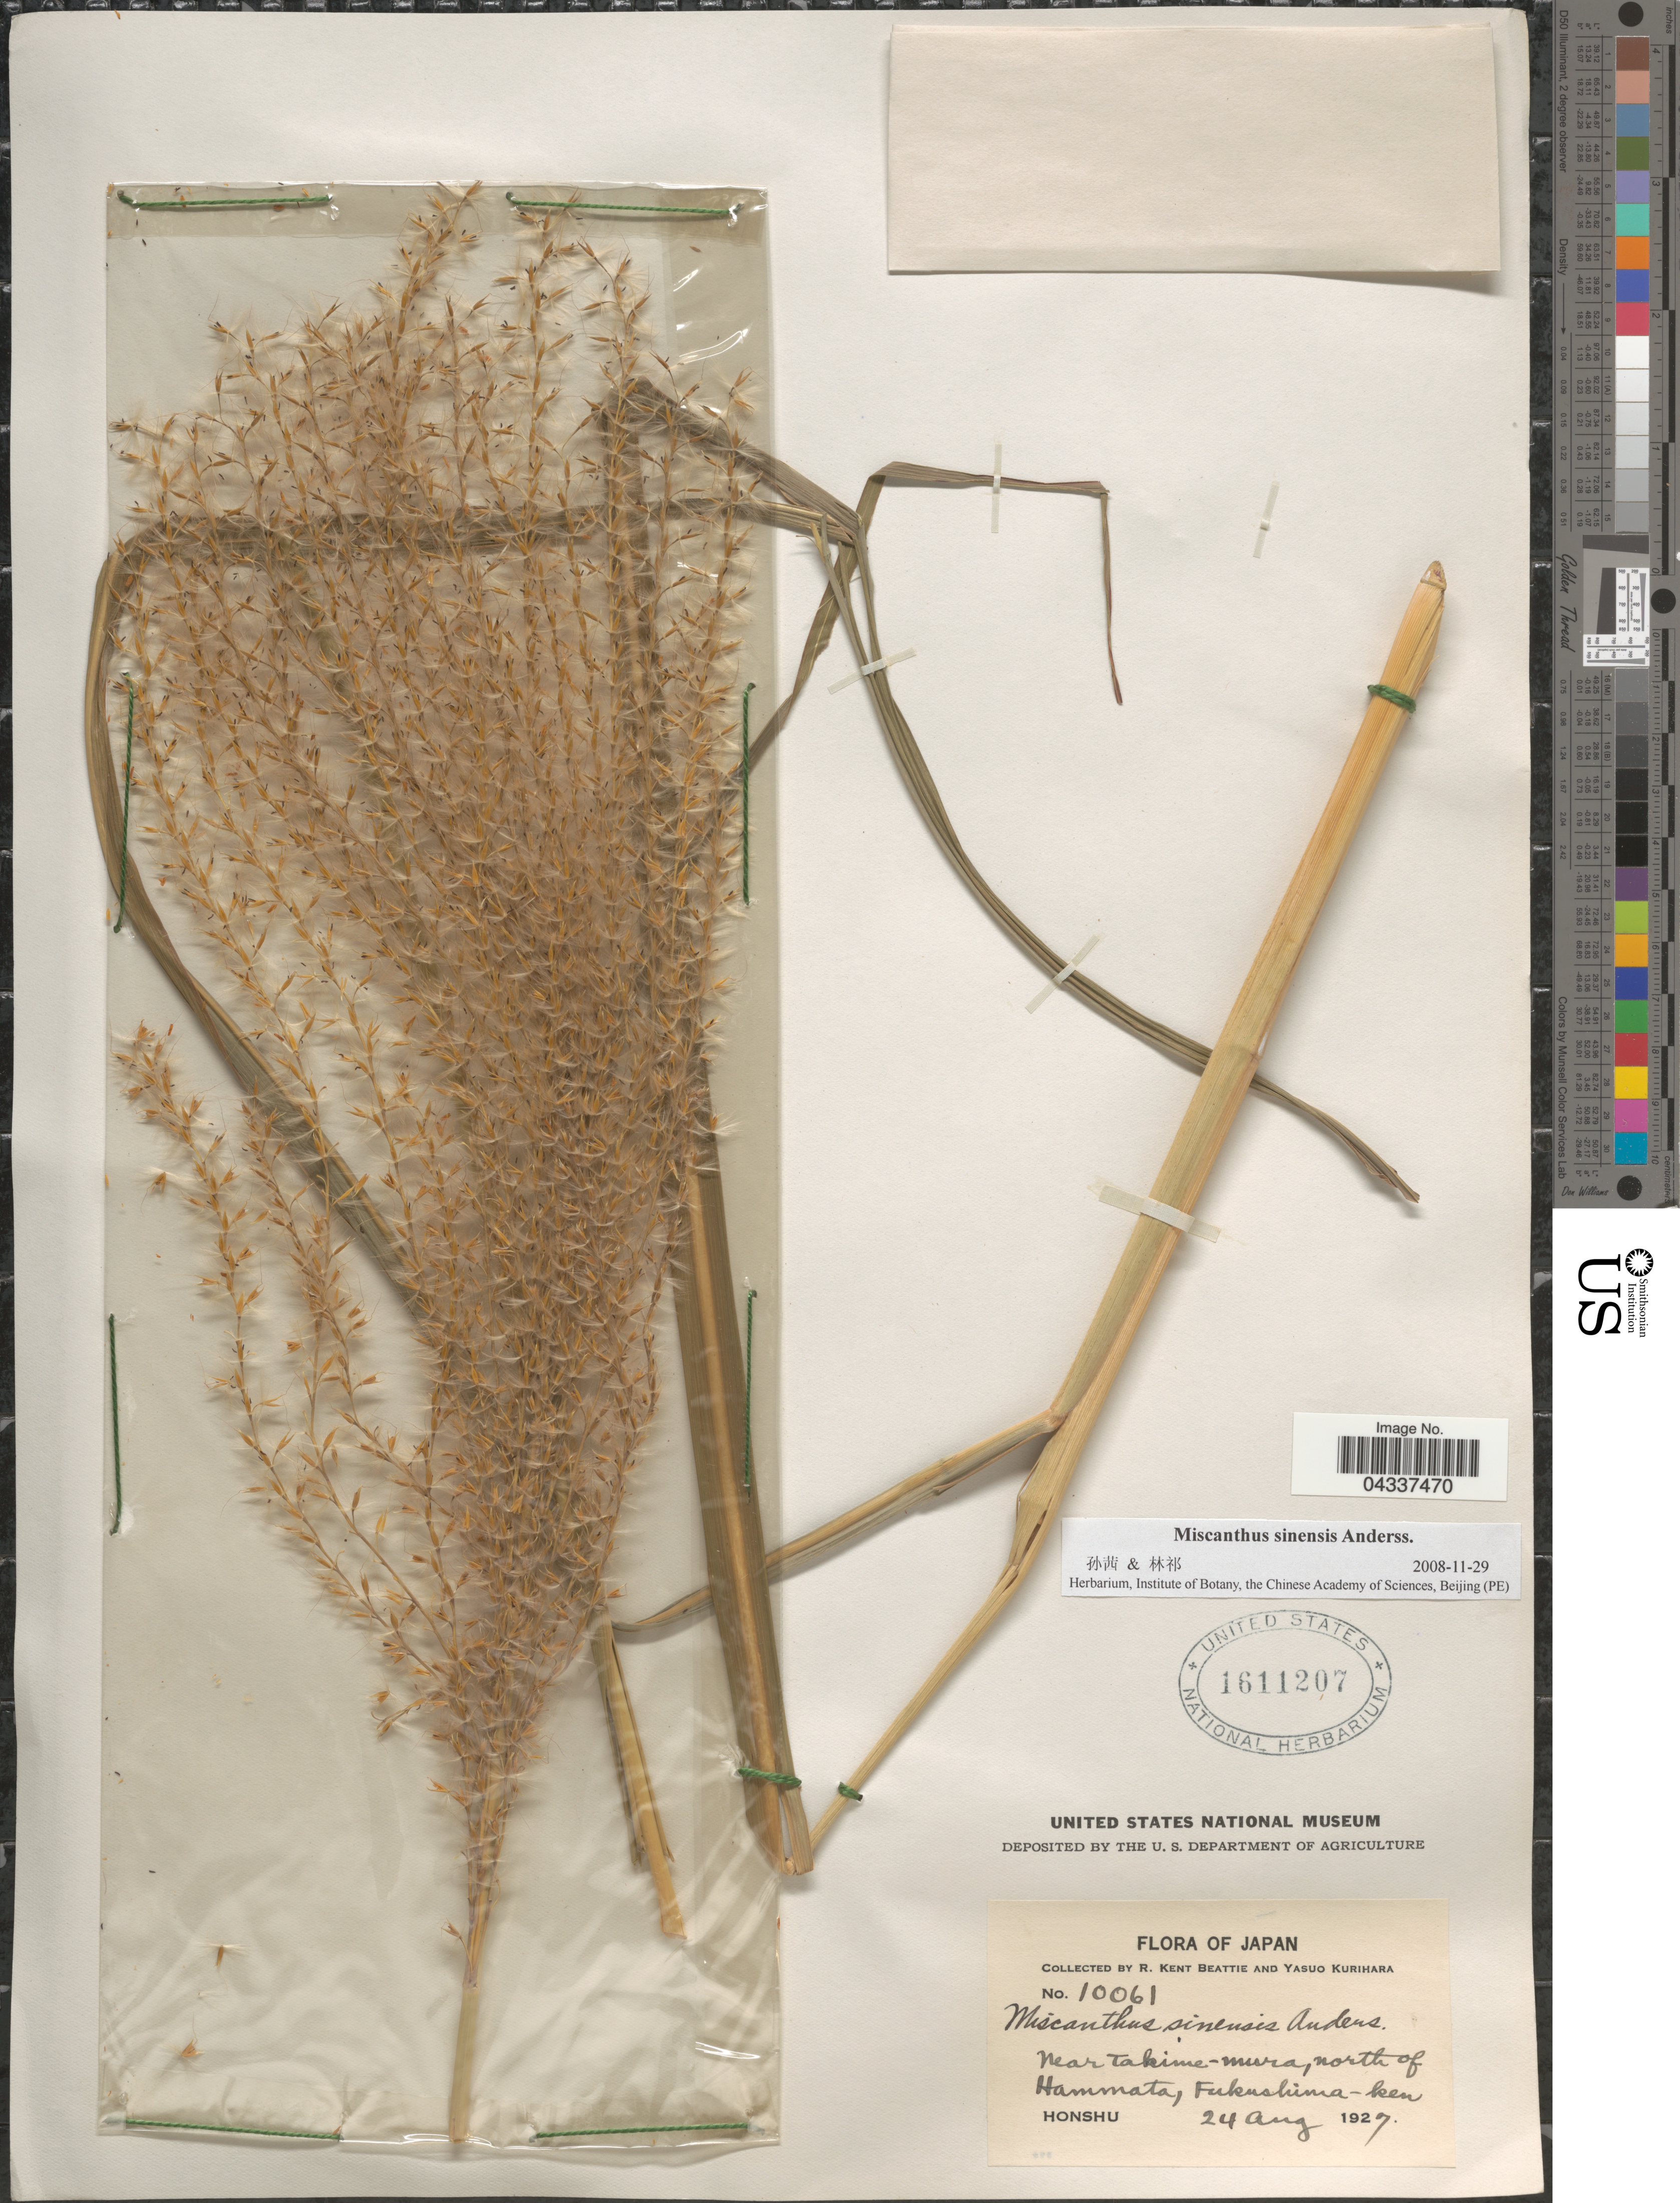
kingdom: Plantae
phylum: Tracheophyta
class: Liliopsida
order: Poales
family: Poaceae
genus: Miscanthus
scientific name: Miscanthus sinensis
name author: Andersson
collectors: R. K. Beattie & Y. Kurihara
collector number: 10061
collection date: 1927-08-24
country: Japan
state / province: Hukusima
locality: Near Takime-mura, north of Hammata, Fukushima-ken.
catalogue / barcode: US 1611207